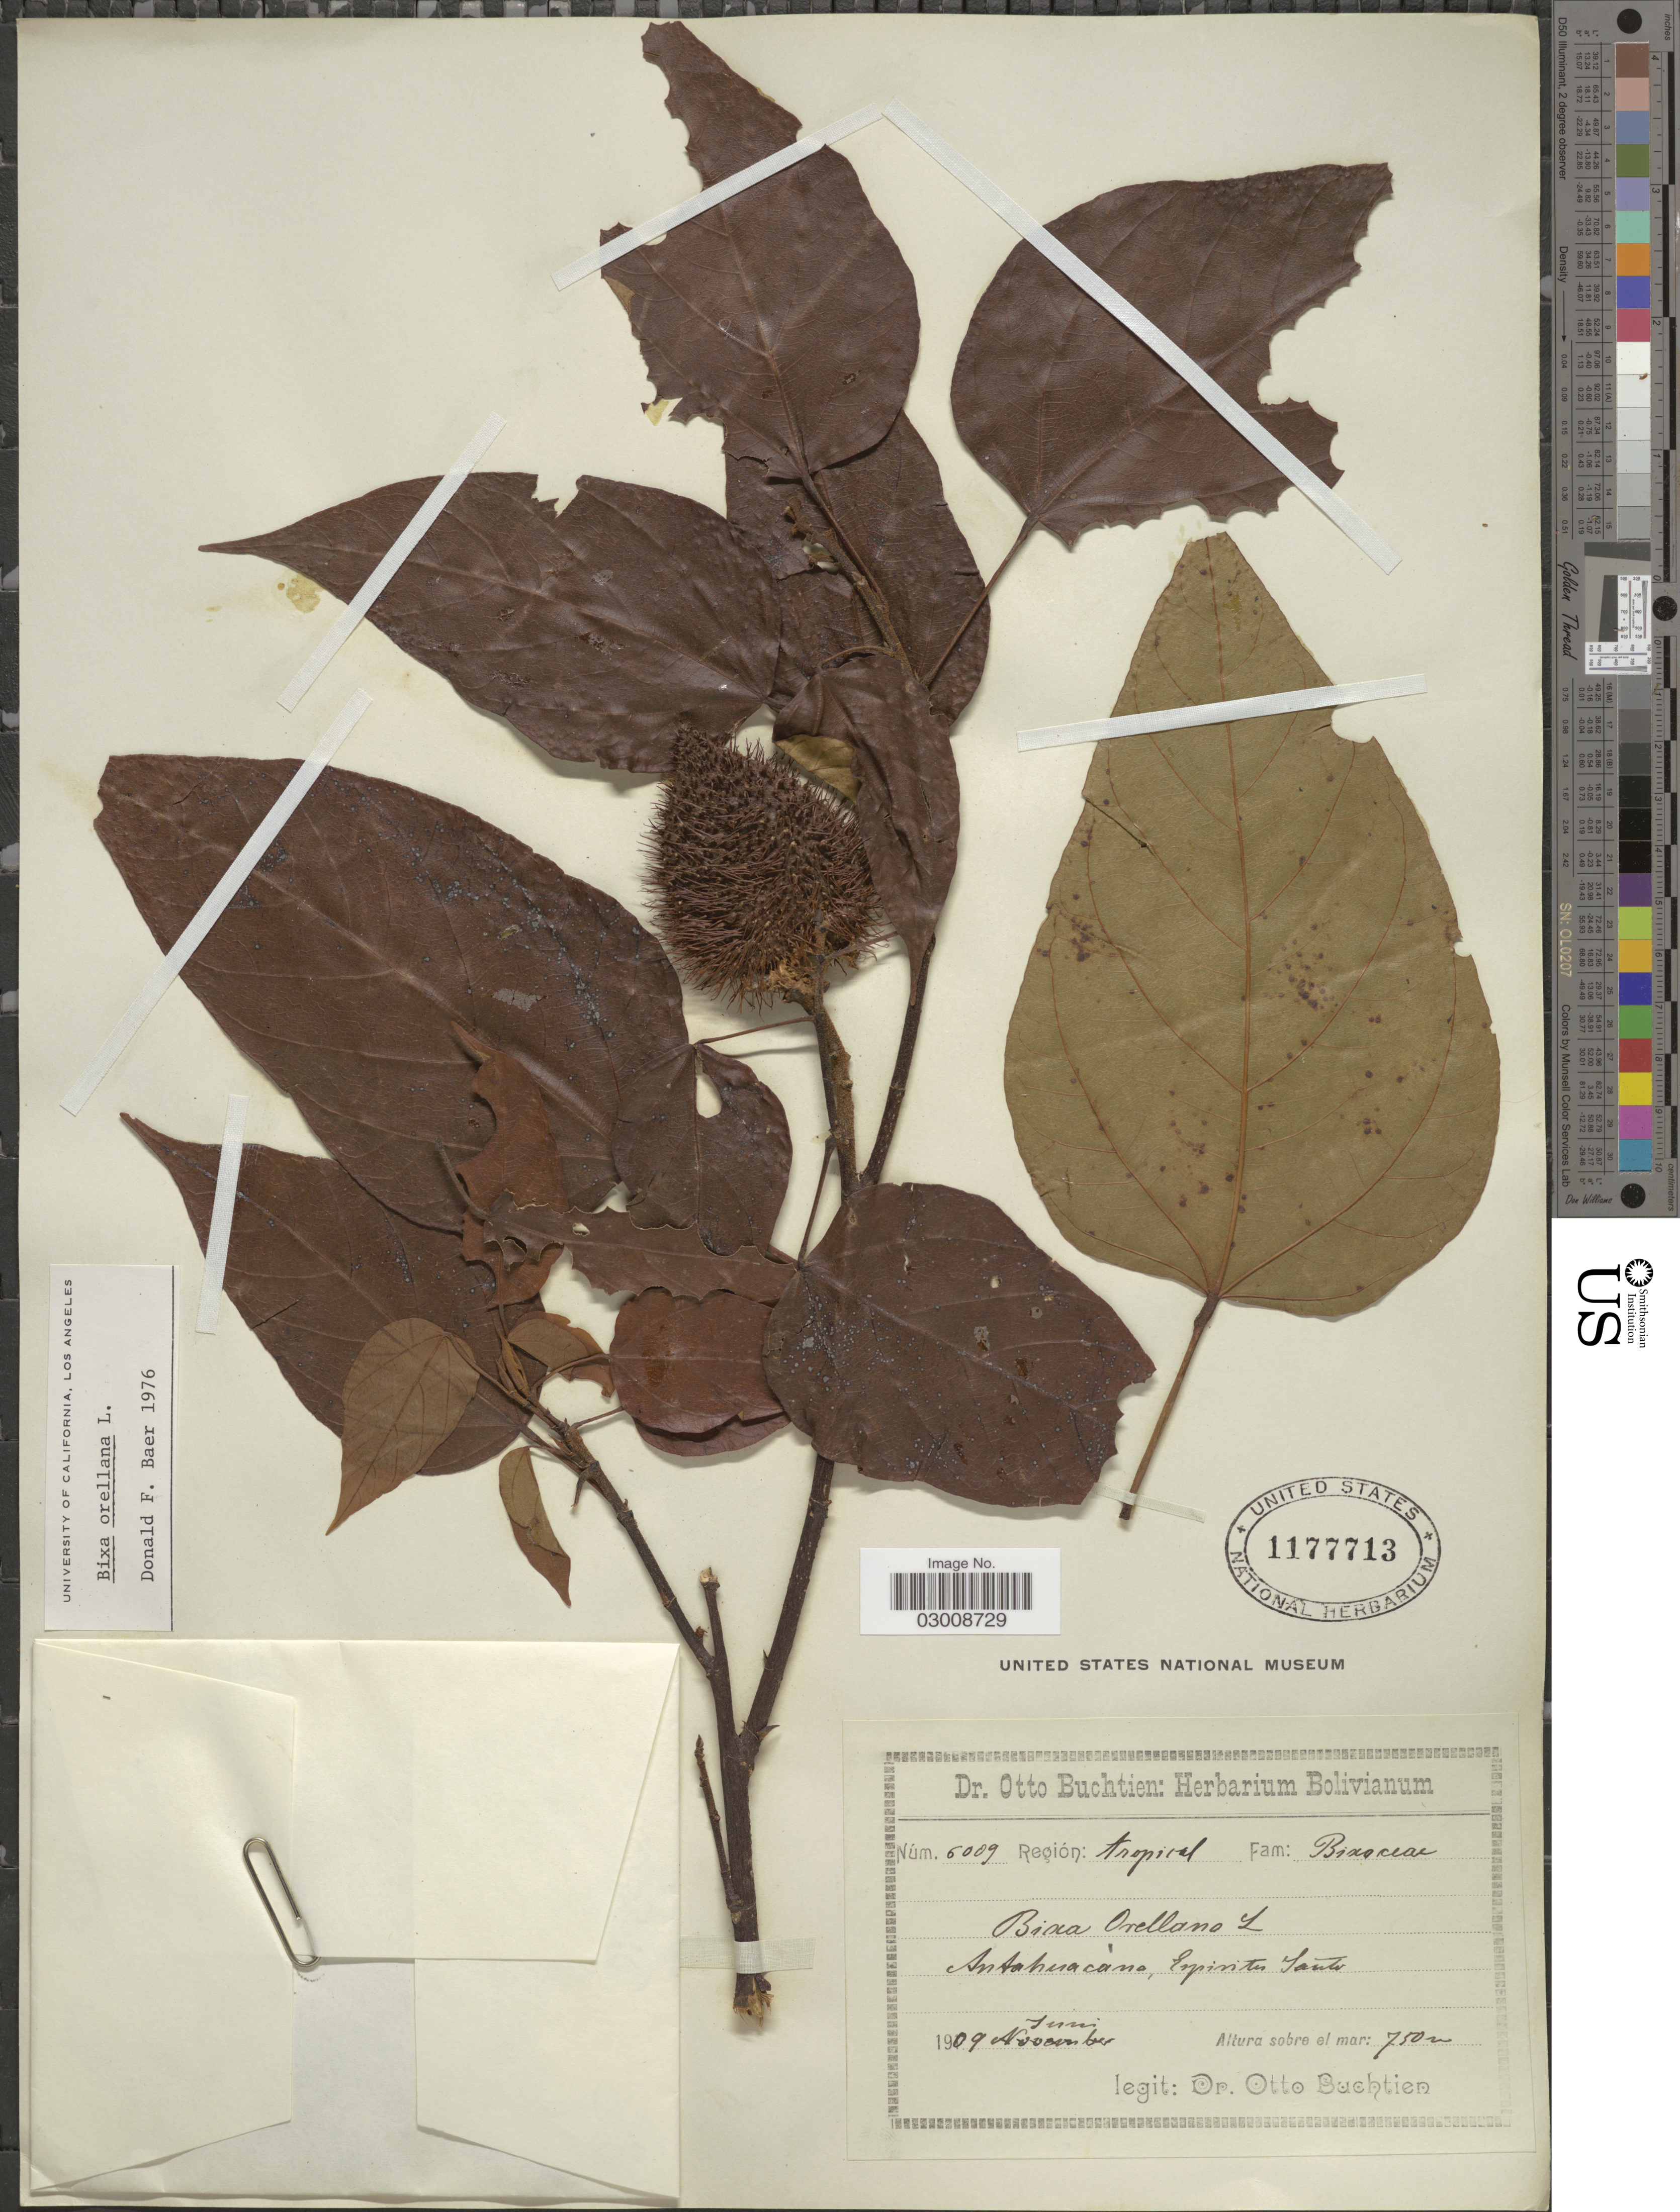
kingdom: Plantae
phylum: Tracheophyta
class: Magnoliopsida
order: Malvales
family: Bixaceae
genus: Bixa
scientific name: Bixa orellana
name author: L.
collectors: O. Buchtien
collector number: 6009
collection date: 1909-06/1909-11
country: Bolivia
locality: Antahuacano, Espiritu Santo, Región: tropical.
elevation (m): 750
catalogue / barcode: US 1177713